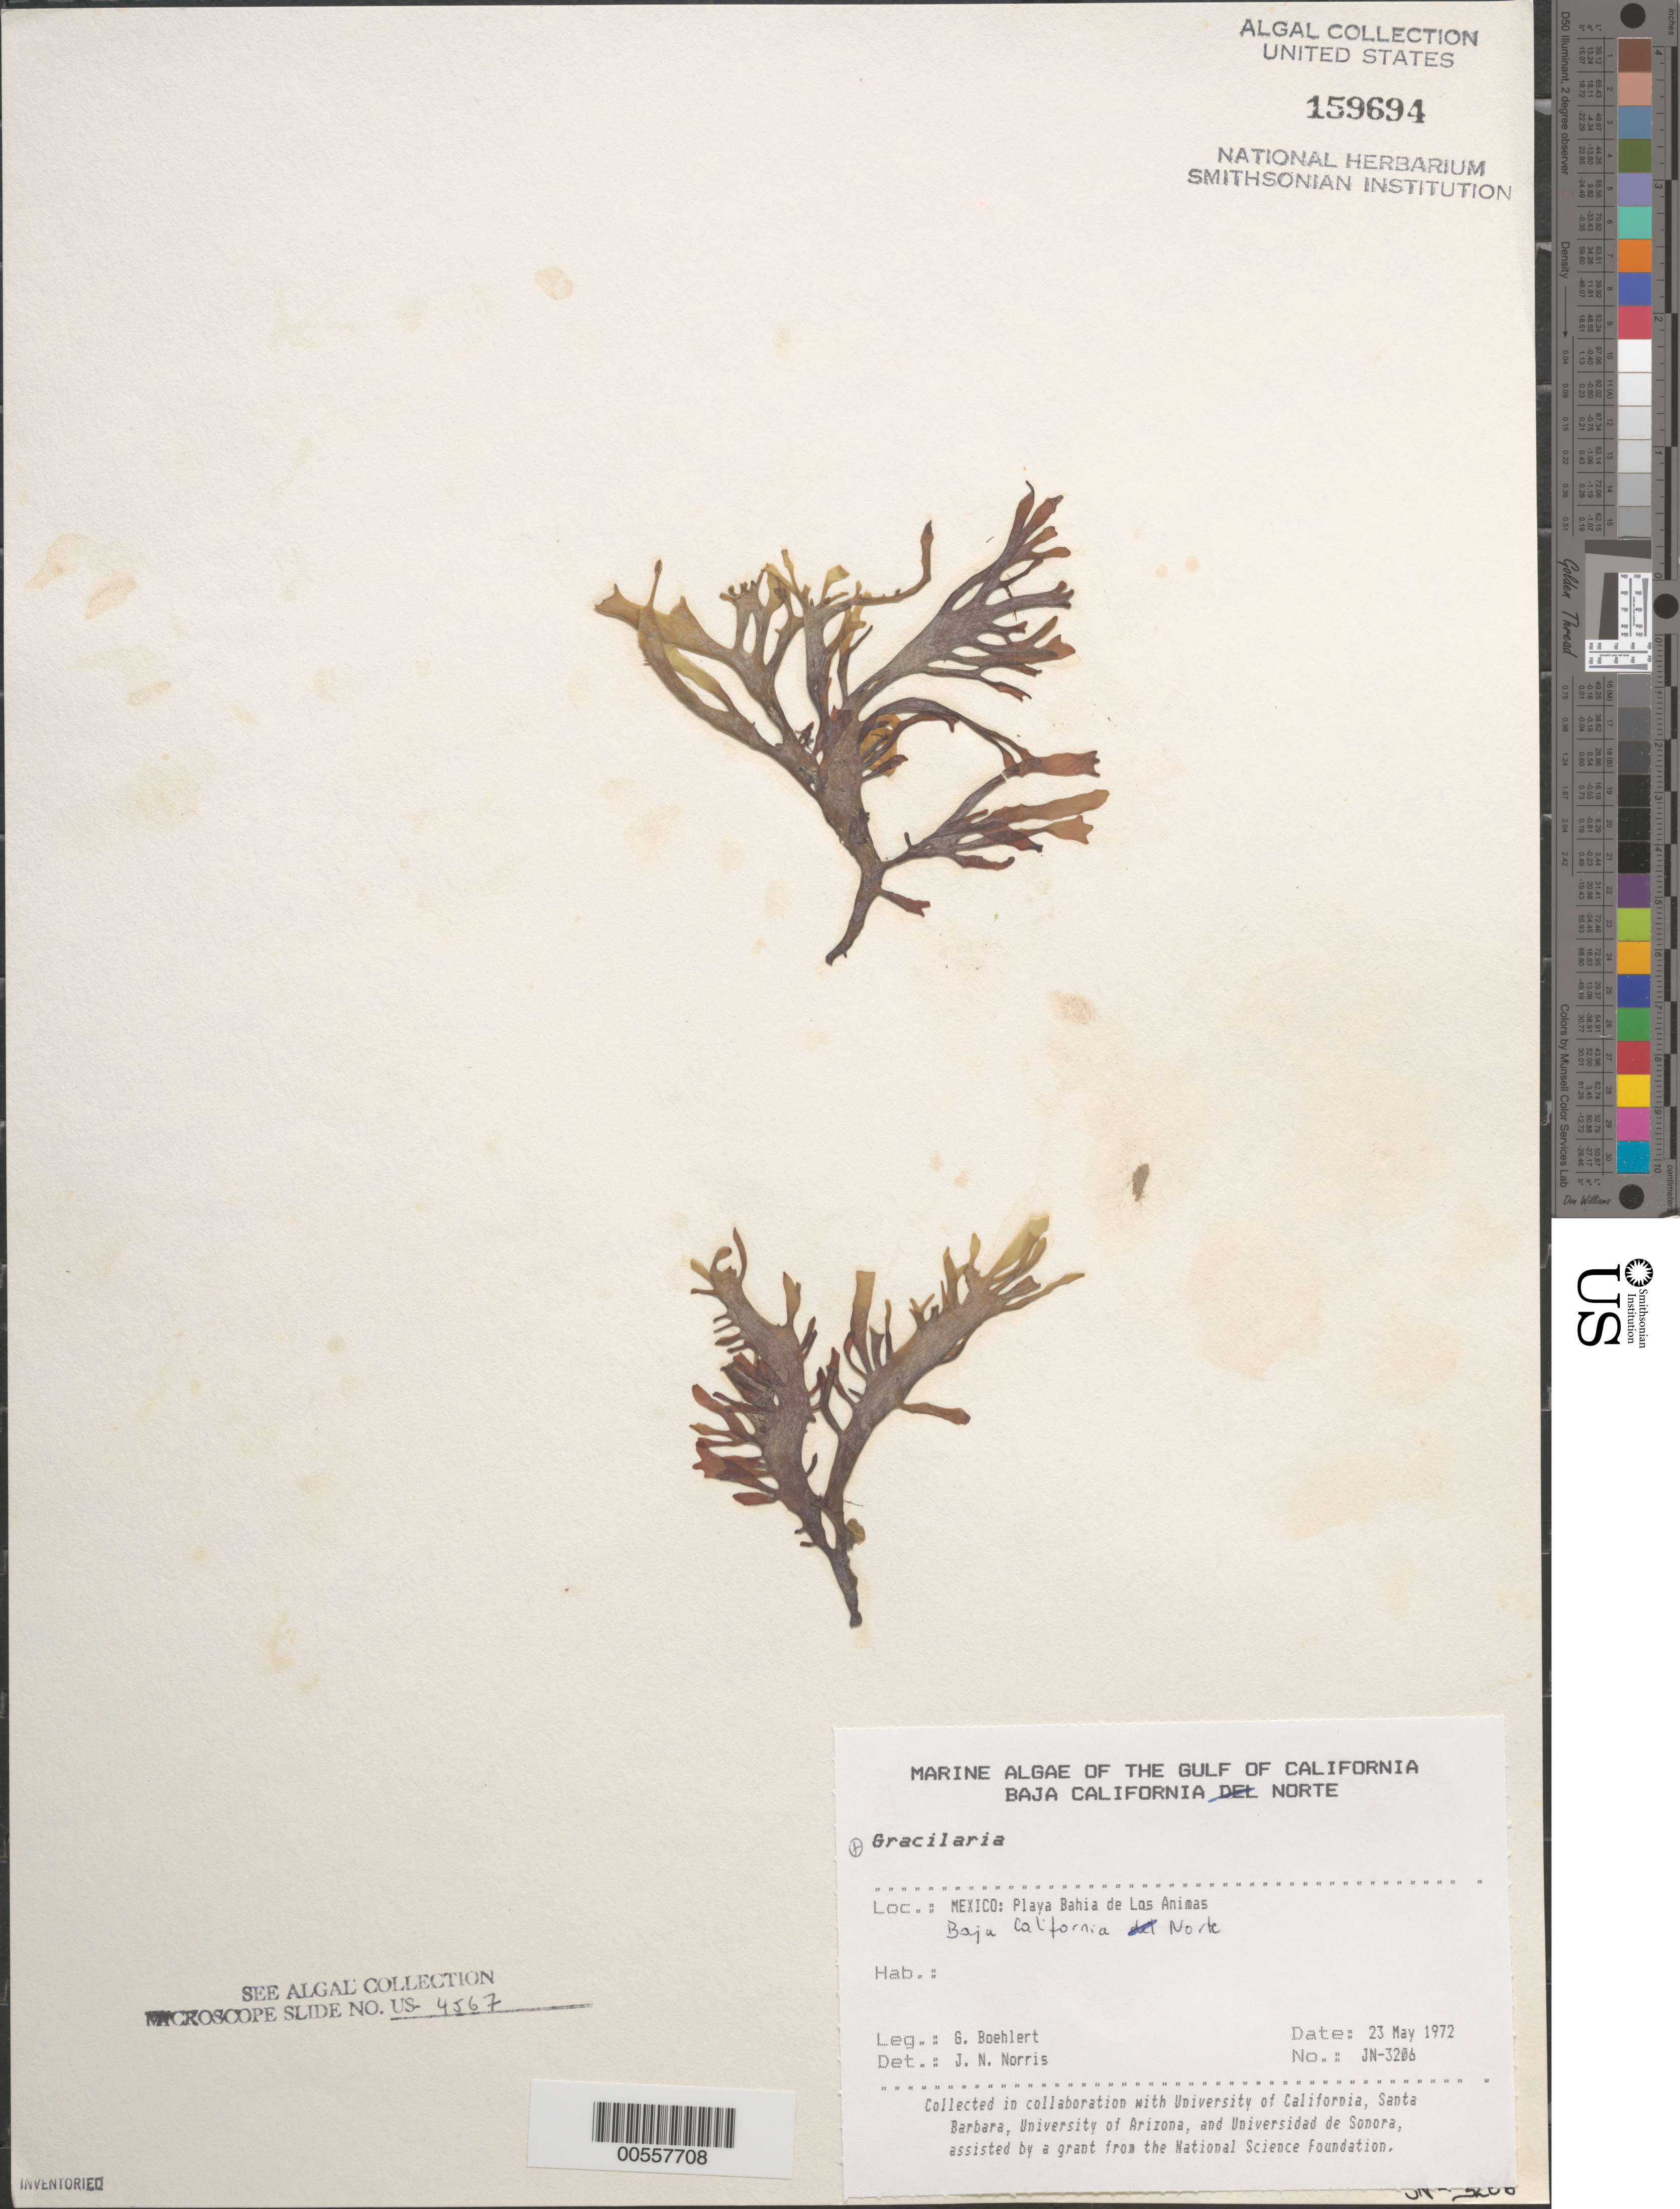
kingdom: Plantae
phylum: Rhodophyta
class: Florideophyceae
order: Gracilariales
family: Gracilariaceae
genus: Gracilaria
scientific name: Gracilaria sp.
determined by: Norris, James N.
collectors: G. Boehlert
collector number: JN-3206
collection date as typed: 23 May 1972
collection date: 1972-05-23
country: Mexico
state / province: Baja California Norte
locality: Playa Bahia de las Animas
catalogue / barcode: US 159694